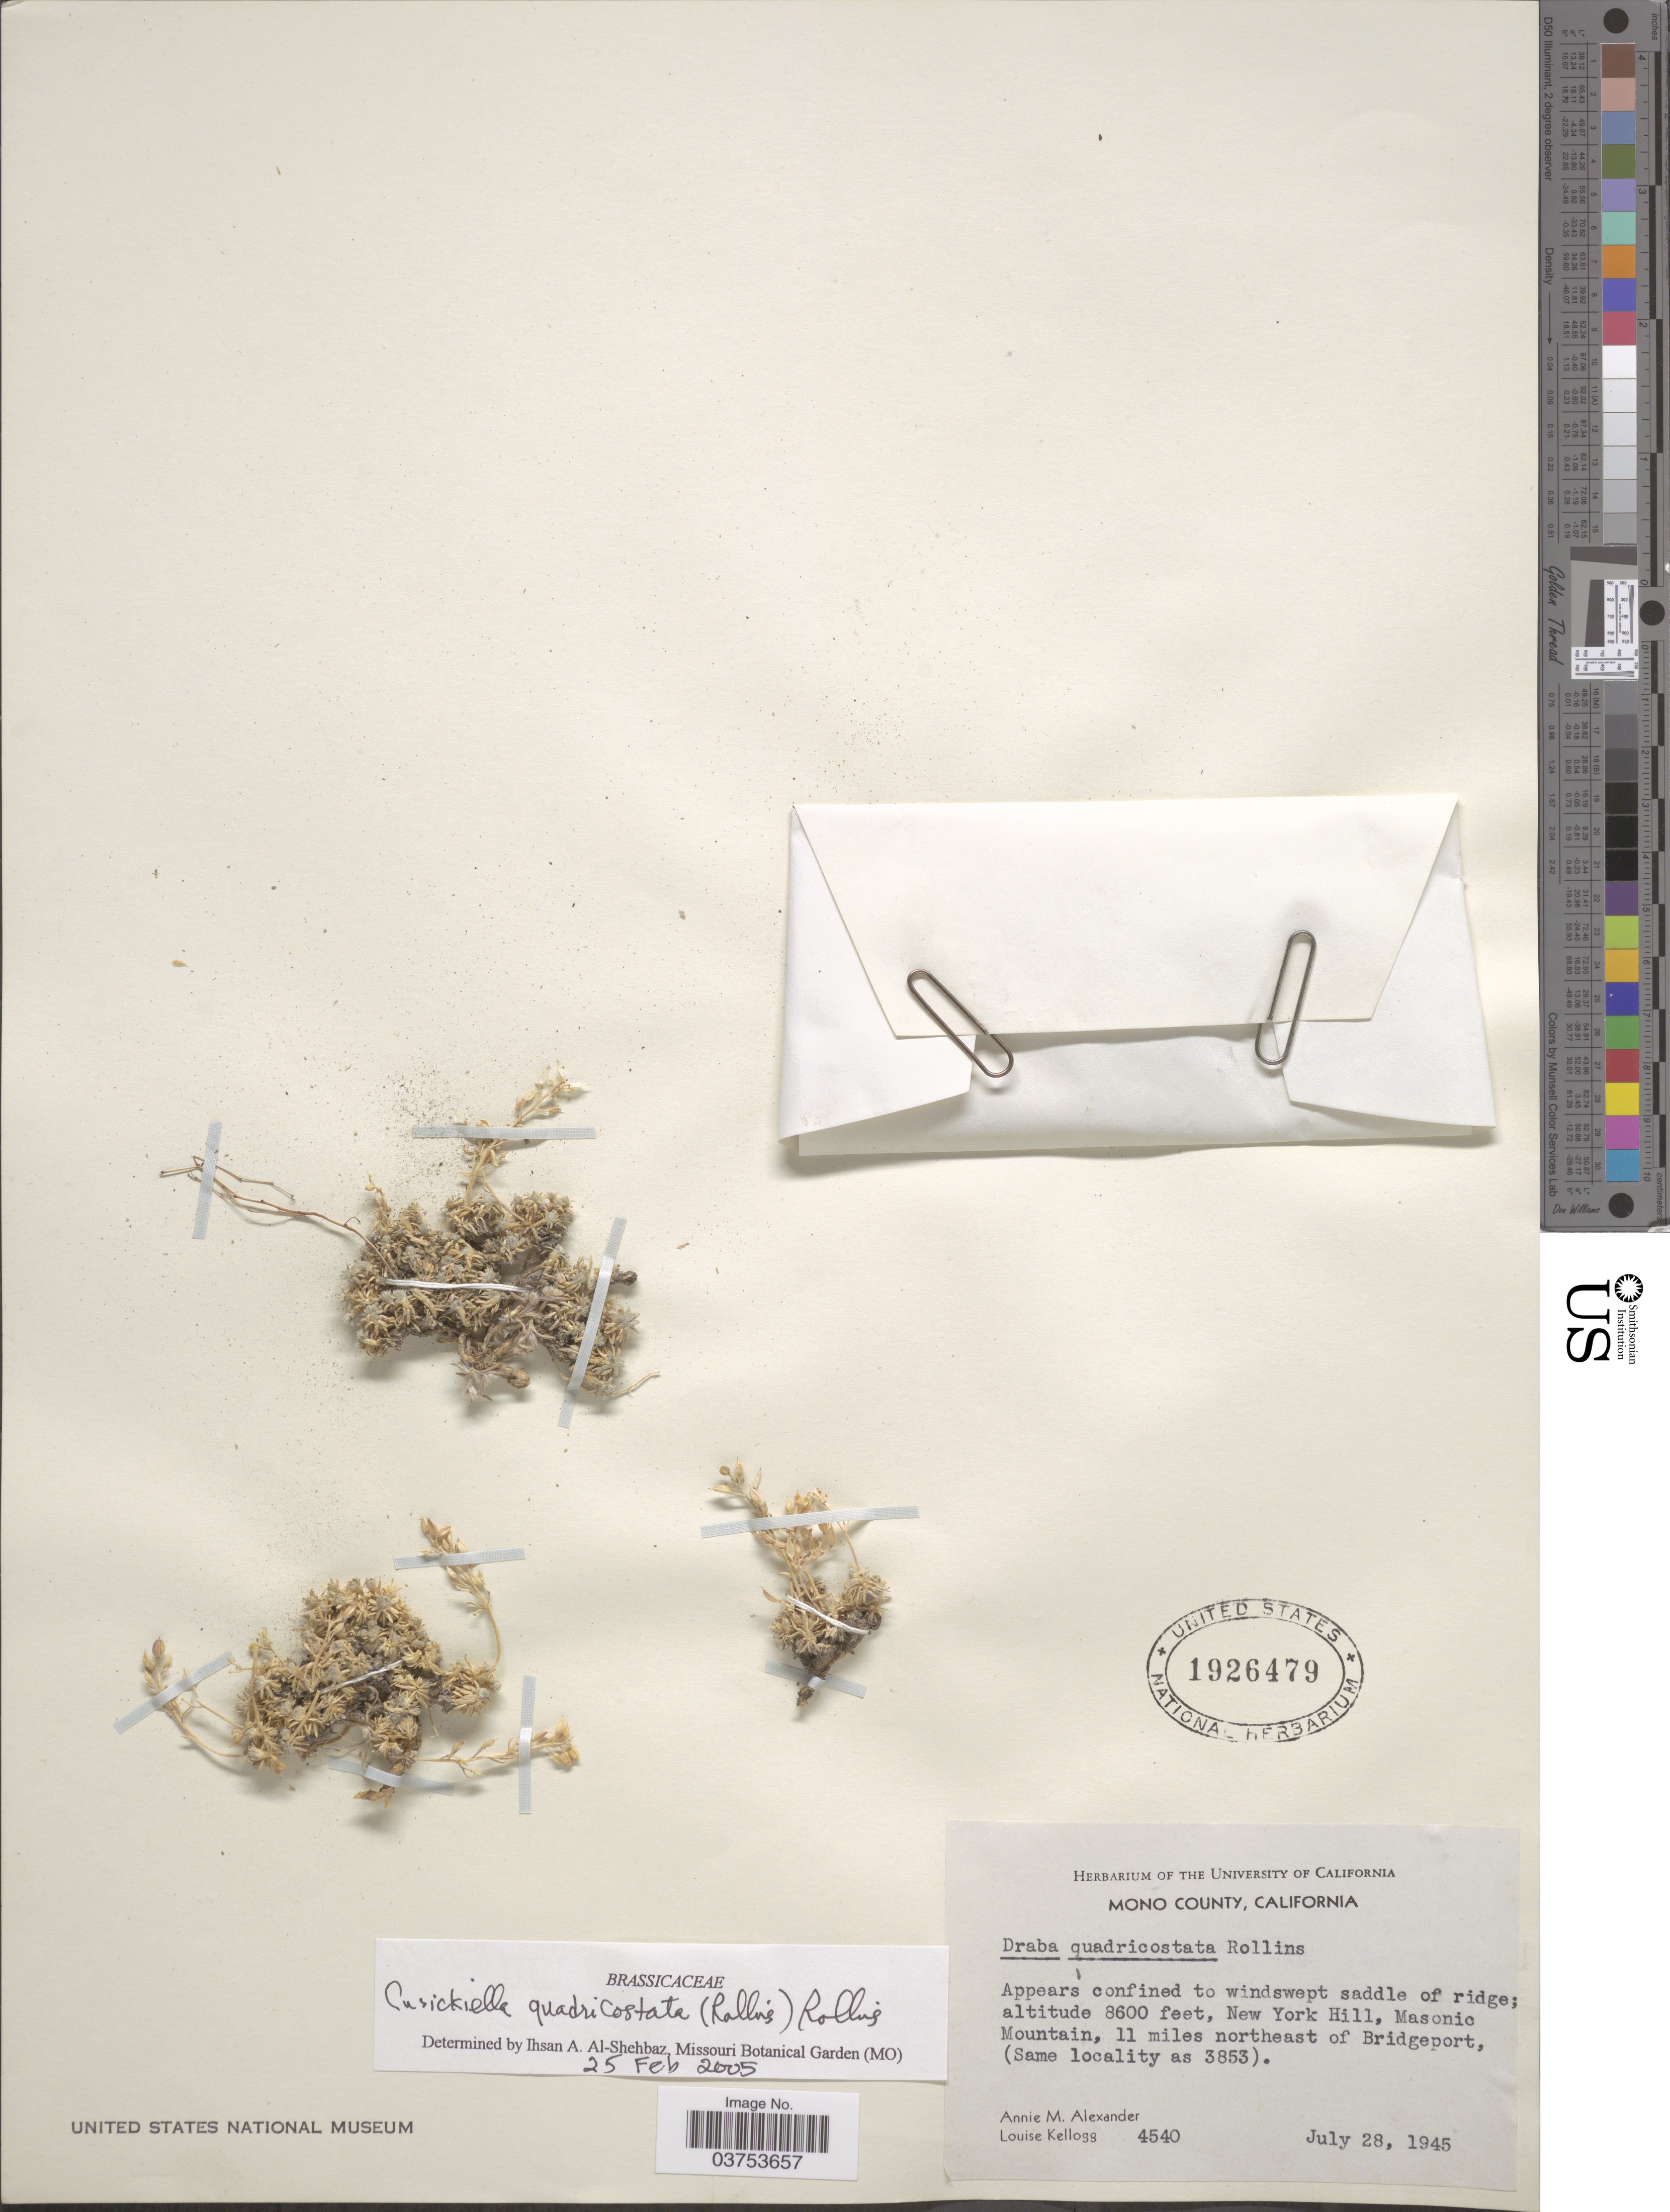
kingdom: Plantae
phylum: Tracheophyta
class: Magnoliopsida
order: Brassicales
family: Brassicaceae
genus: Cusickiella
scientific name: Cusickiella quadricostata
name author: (Rollins) Rollins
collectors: A. M. Alexander & L. Kellogg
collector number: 4540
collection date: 1945-07-28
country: United States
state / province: California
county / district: Mono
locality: Mono County. Appears confined to windswept saddle of ridge; New York Hill, Masonic Mountain, 11 miles northeast of Bridgeport.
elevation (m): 2621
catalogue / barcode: US 1926479